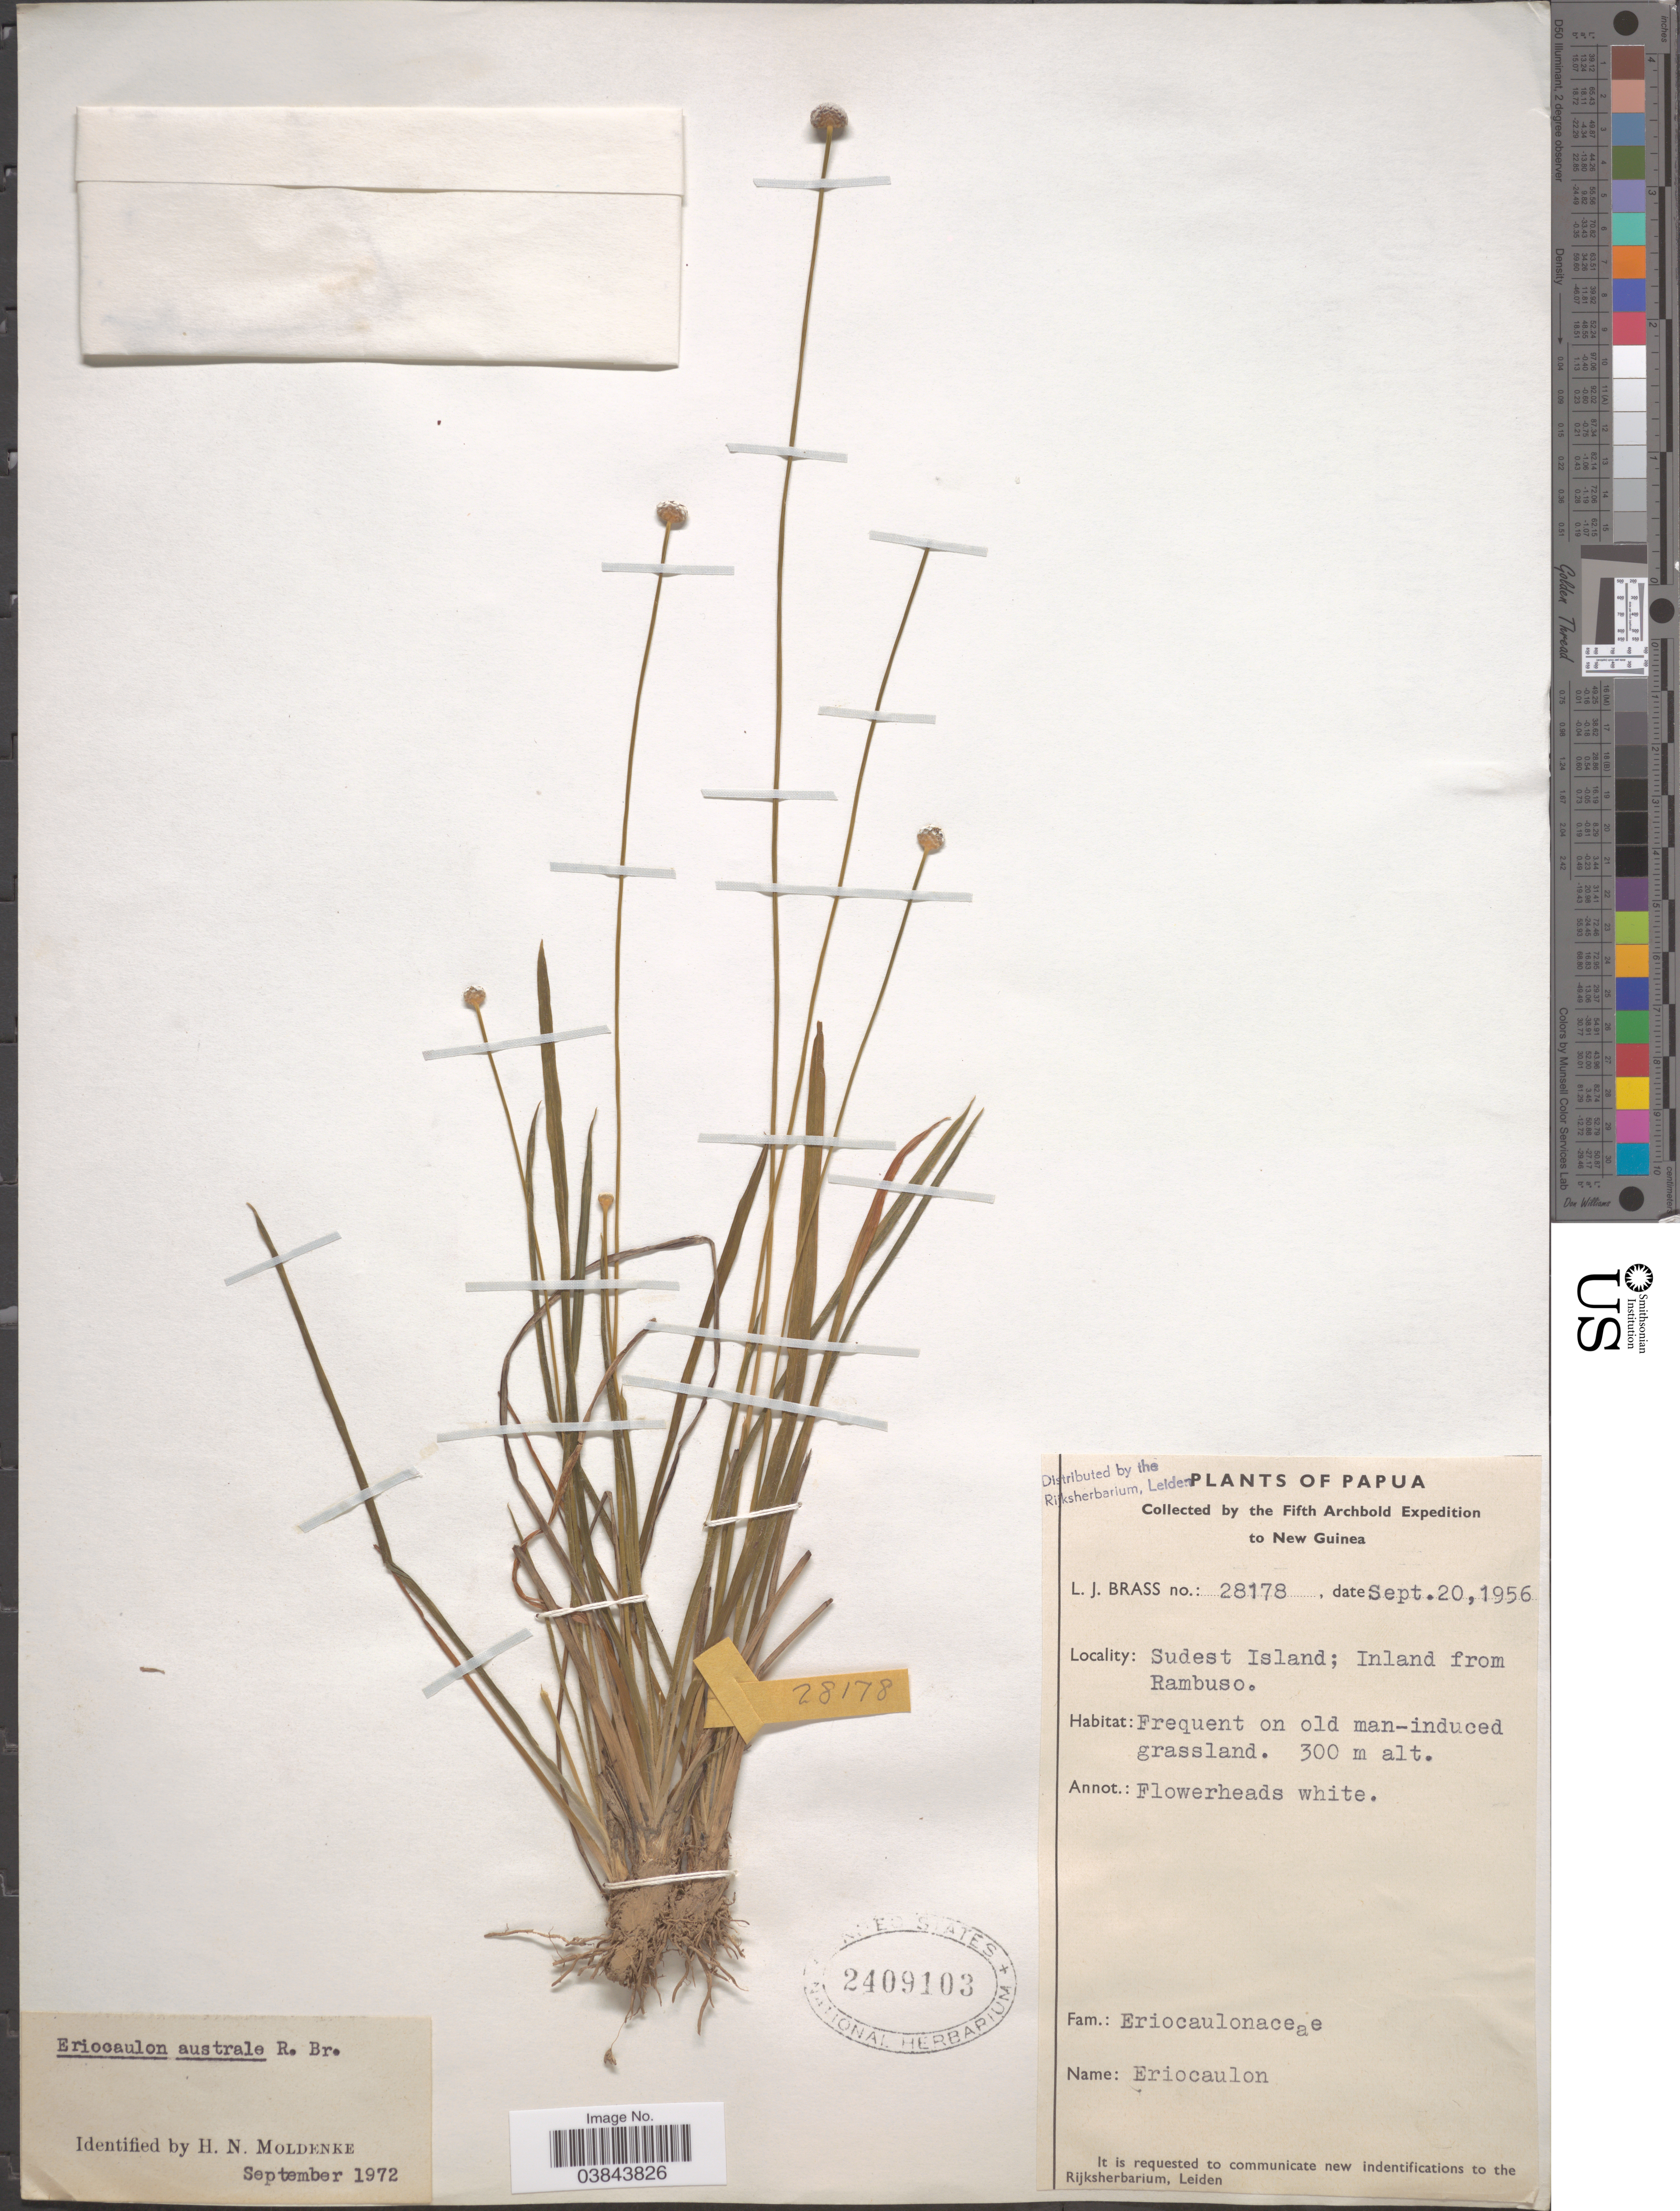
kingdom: Plantae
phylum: Tracheophyta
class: Liliopsida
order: Poales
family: Eriocaulaceae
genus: Eriocaulon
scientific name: Eriocaulon australe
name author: R. Br.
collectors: L. J. Brass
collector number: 27178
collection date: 1956-09-20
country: Papua New Guinea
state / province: Milne Bay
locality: Papua. To New Guinea. Sudes Island; Inland from Rambuso.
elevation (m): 300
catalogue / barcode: US 2409103